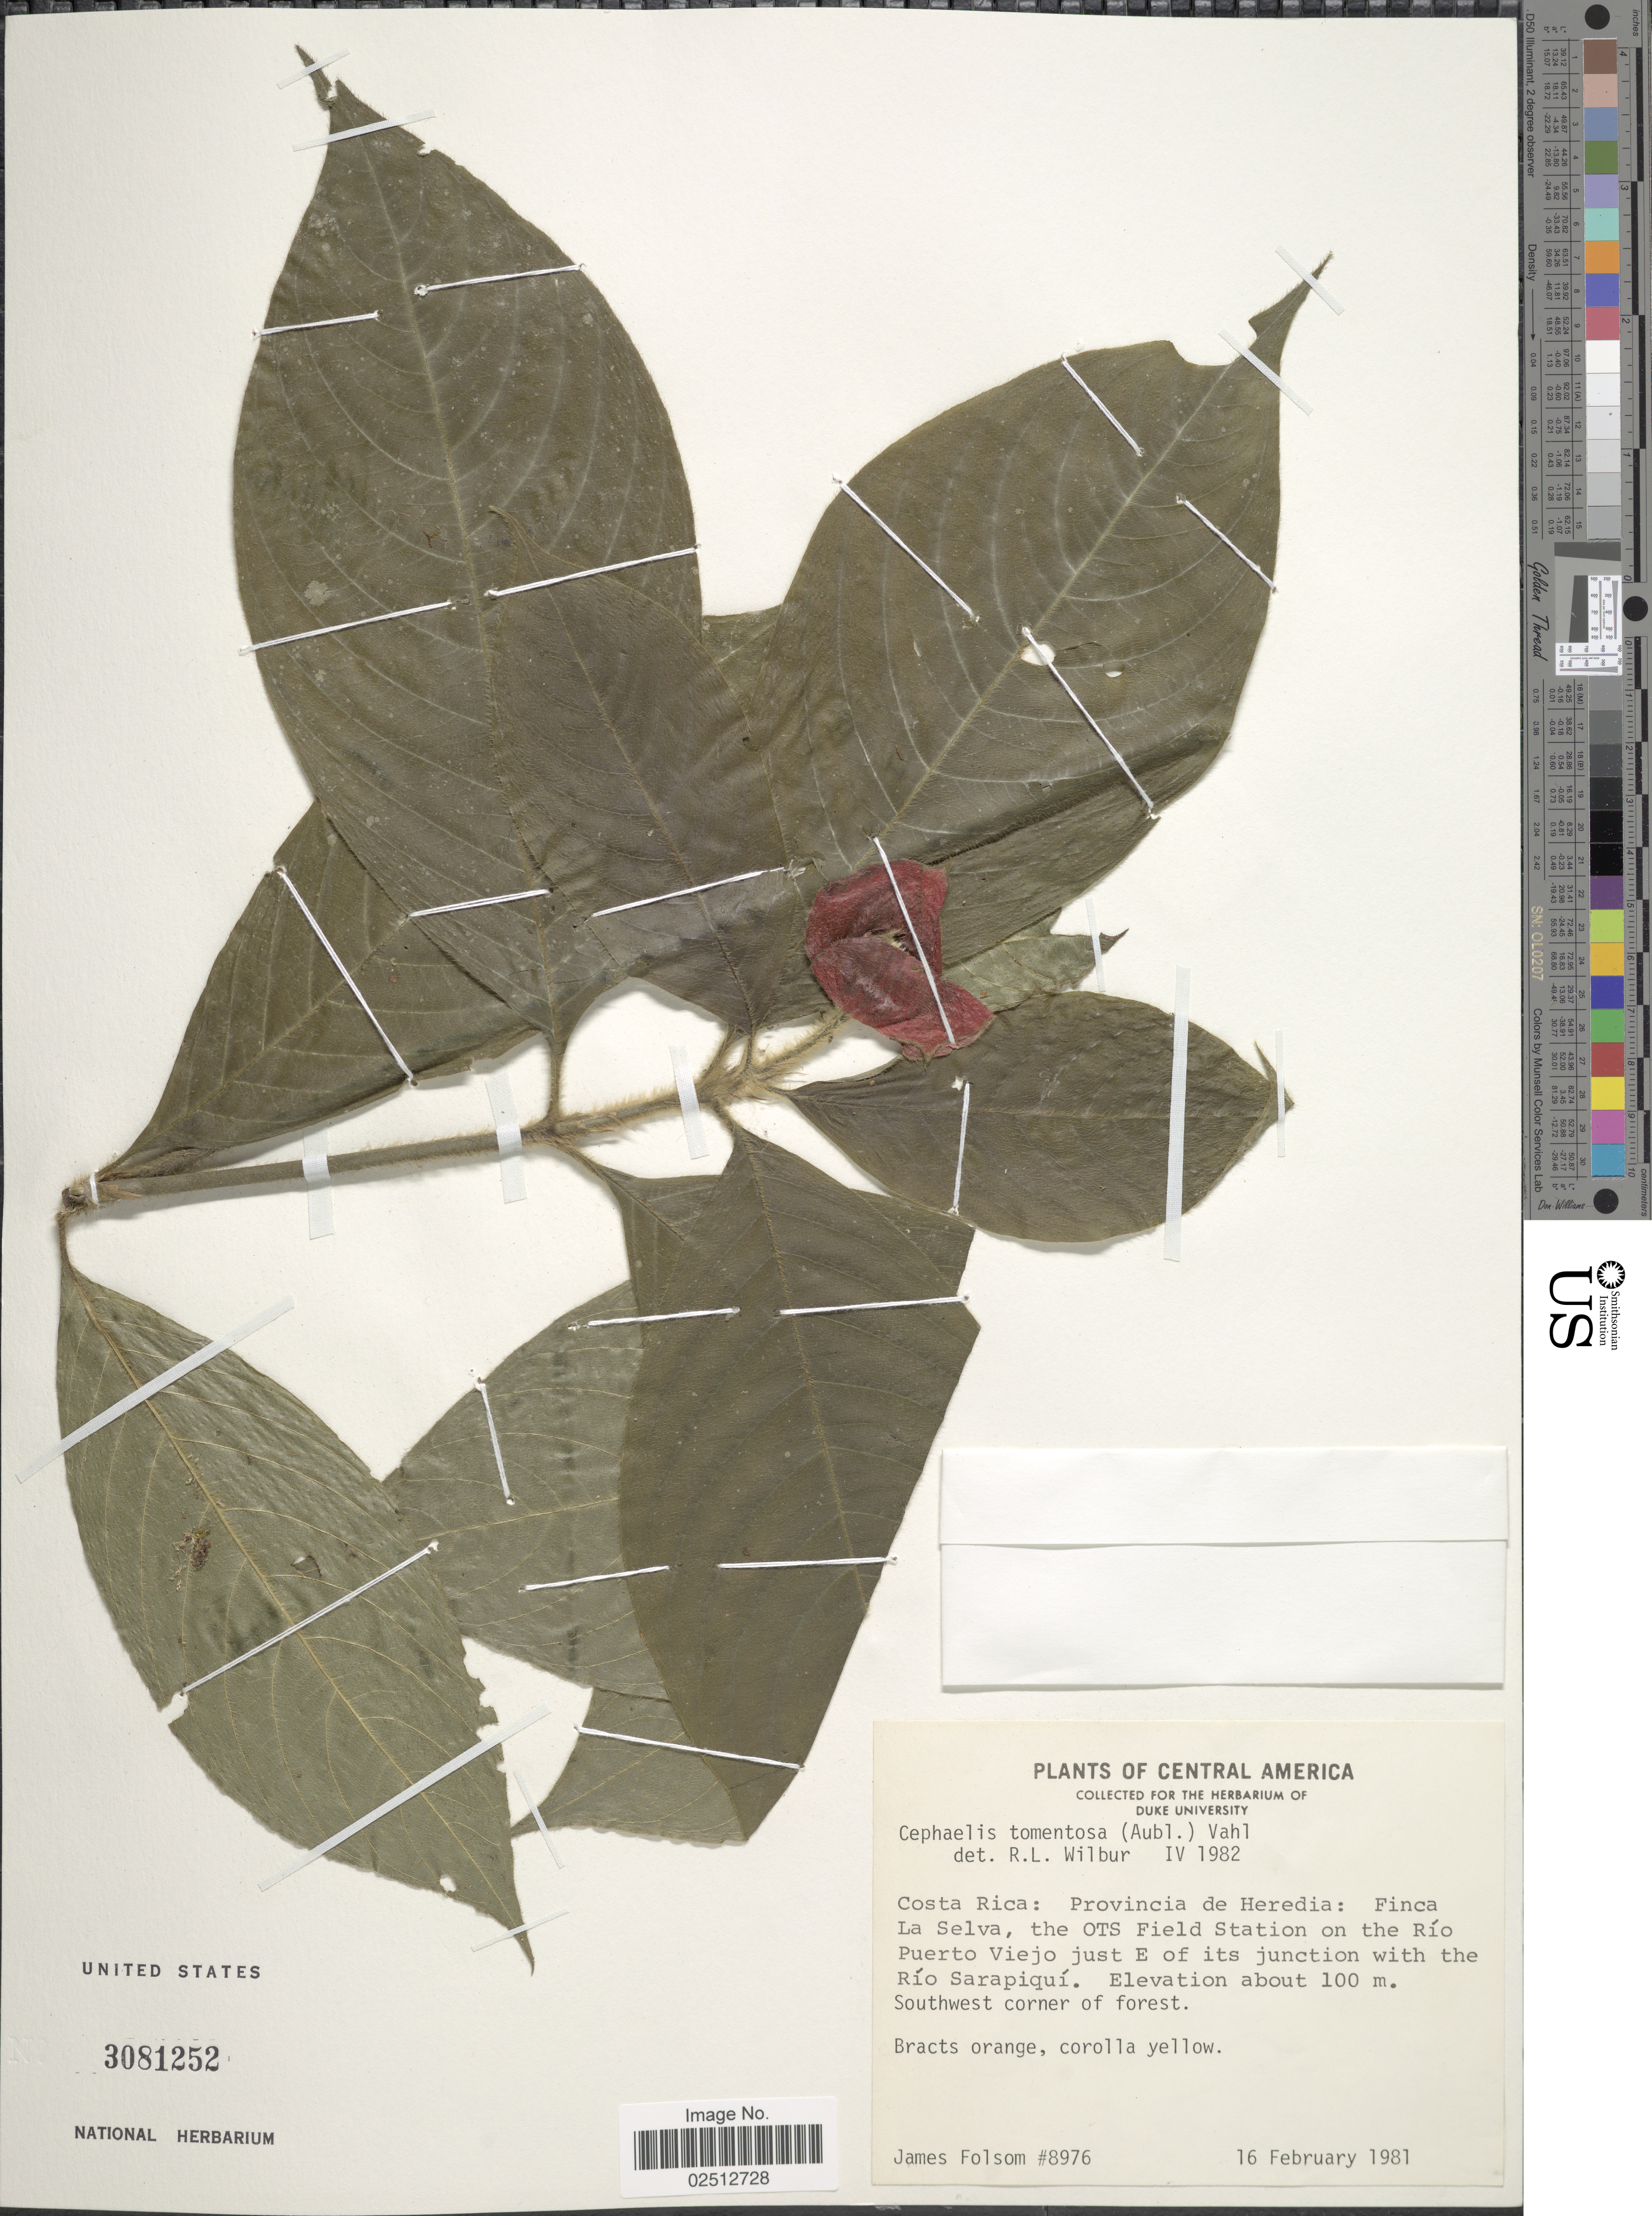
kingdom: Plantae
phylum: Tracheophyta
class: Magnoliopsida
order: Gentianales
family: Rubiaceae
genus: Psychotria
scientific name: Psychotria poeppigiana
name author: Müll. Arg.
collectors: J. P. Folsom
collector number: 8976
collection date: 1981-02-16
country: Costa Rica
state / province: Heredia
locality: Finca La Selva, the OTS Field Station on the Rio Puerto Viejo just E of its junction with the Rio Sarapiqui. Southwest corner of forest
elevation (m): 100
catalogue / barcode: US 3081252